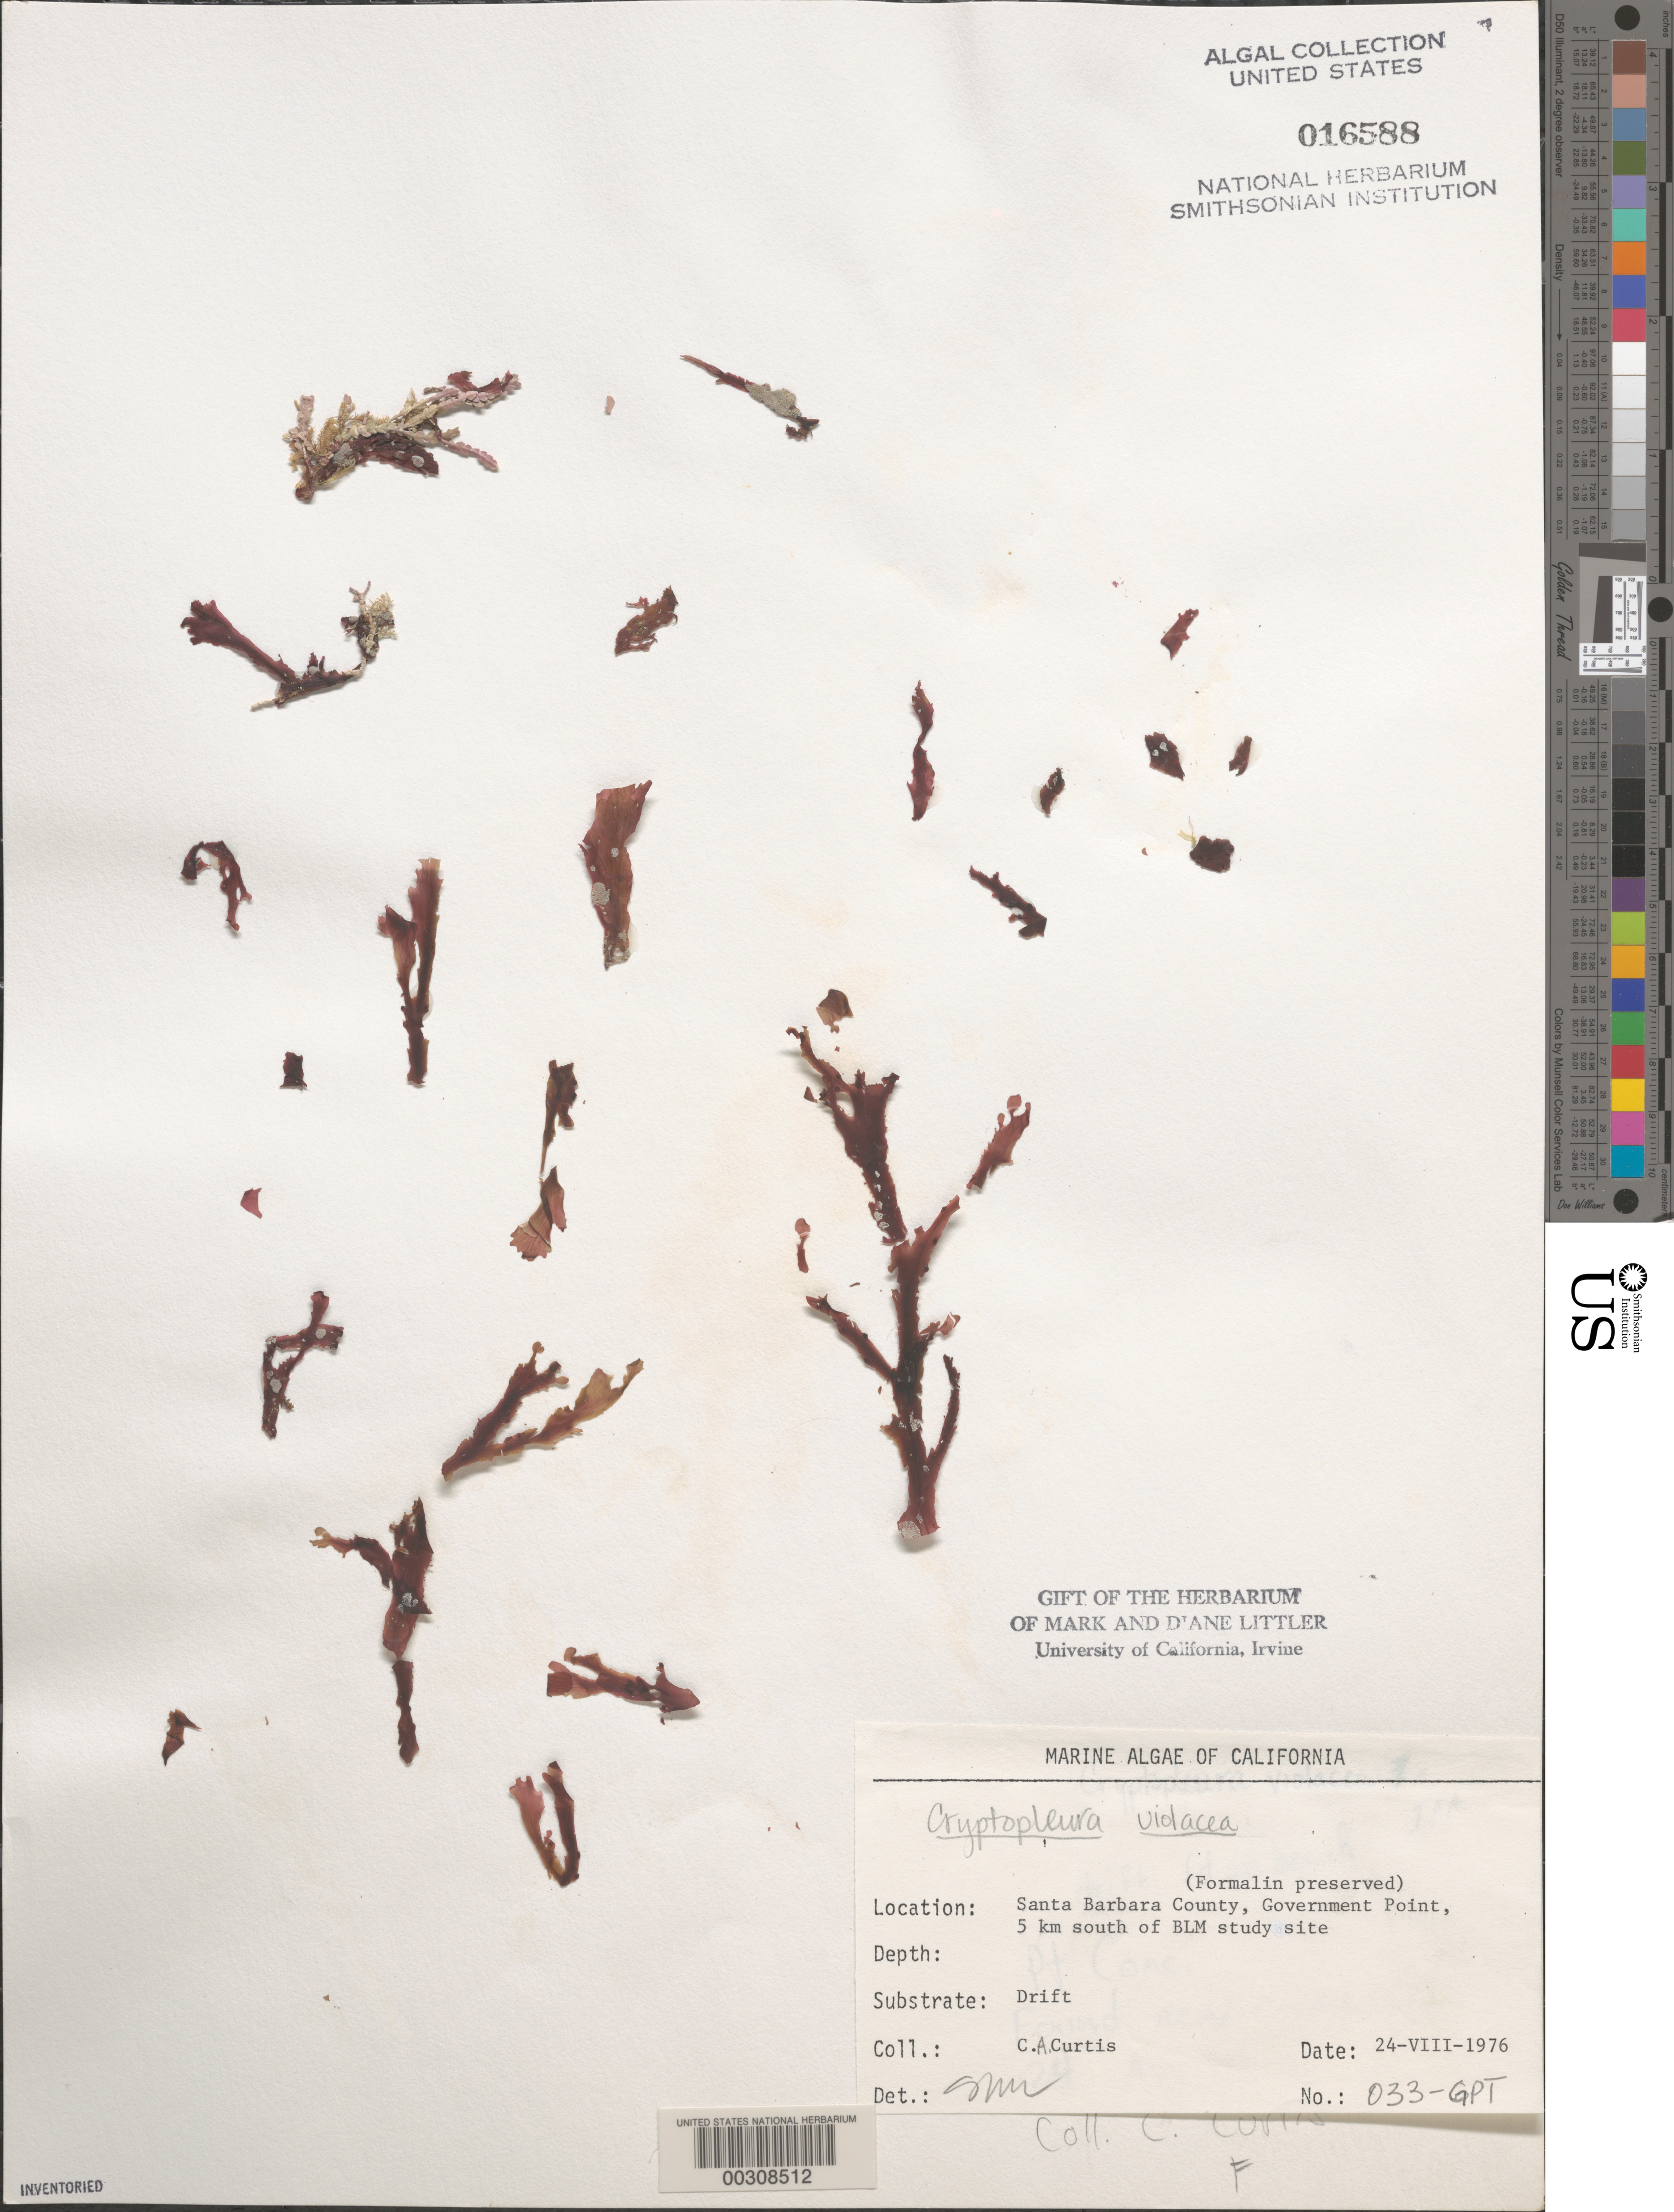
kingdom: Plantae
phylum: Rhodophyta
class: Florideophyceae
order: Ceramiales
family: Delesseriaceae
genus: Cryptopleura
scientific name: Cryptopleura violacea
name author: (J. Ag.) Kylin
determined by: Murray, S. N.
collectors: C. Curtis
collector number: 033-gpt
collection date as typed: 24 Aug 1976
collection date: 1976-08-24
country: United States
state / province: California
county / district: Santa Barbara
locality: Government Point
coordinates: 34 26'31"N, 120 24'06"W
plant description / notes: BLM-SOCALBIGHT Rocky Intertidal Survey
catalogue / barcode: US 16588